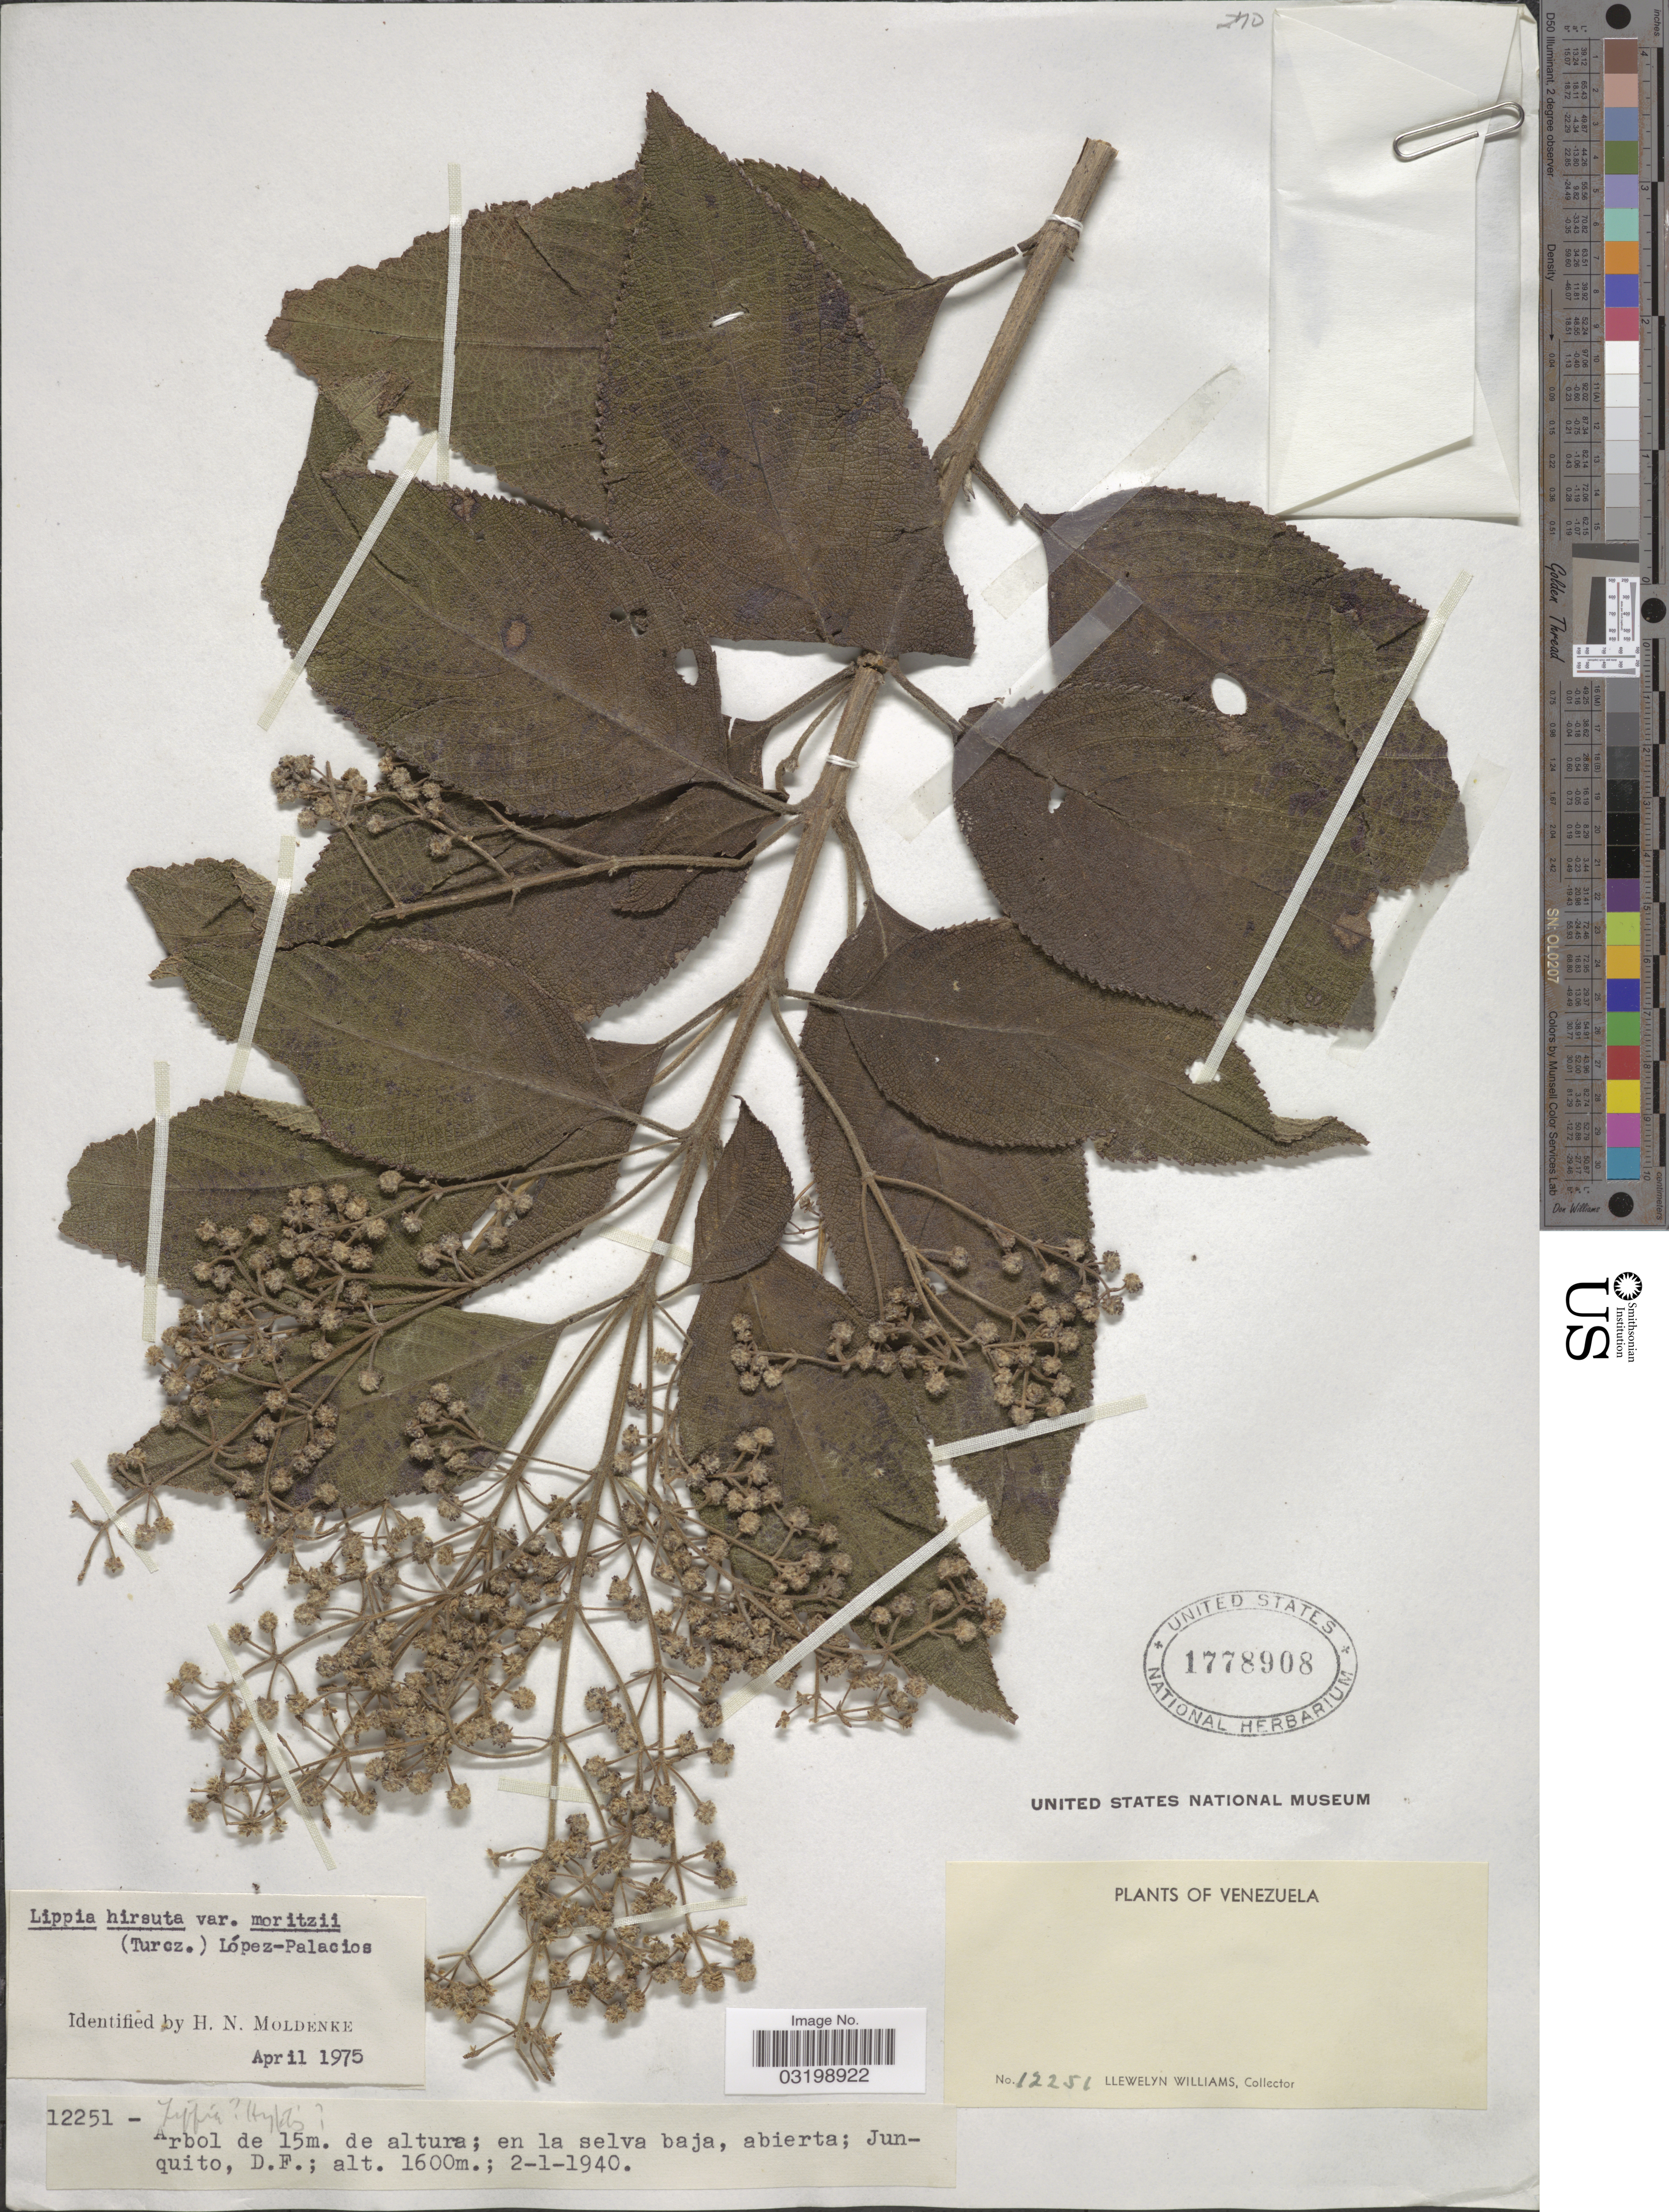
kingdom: Plantae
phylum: Tracheophyta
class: Magnoliopsida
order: Lamiales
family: Verbenaceae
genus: Lippia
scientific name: Lippia hirsuta var. moritzii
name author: L.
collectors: Ll. Williams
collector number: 12251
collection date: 1940-01-02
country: Venezuela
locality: Junquito, D. F.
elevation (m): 1600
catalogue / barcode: US 1778908